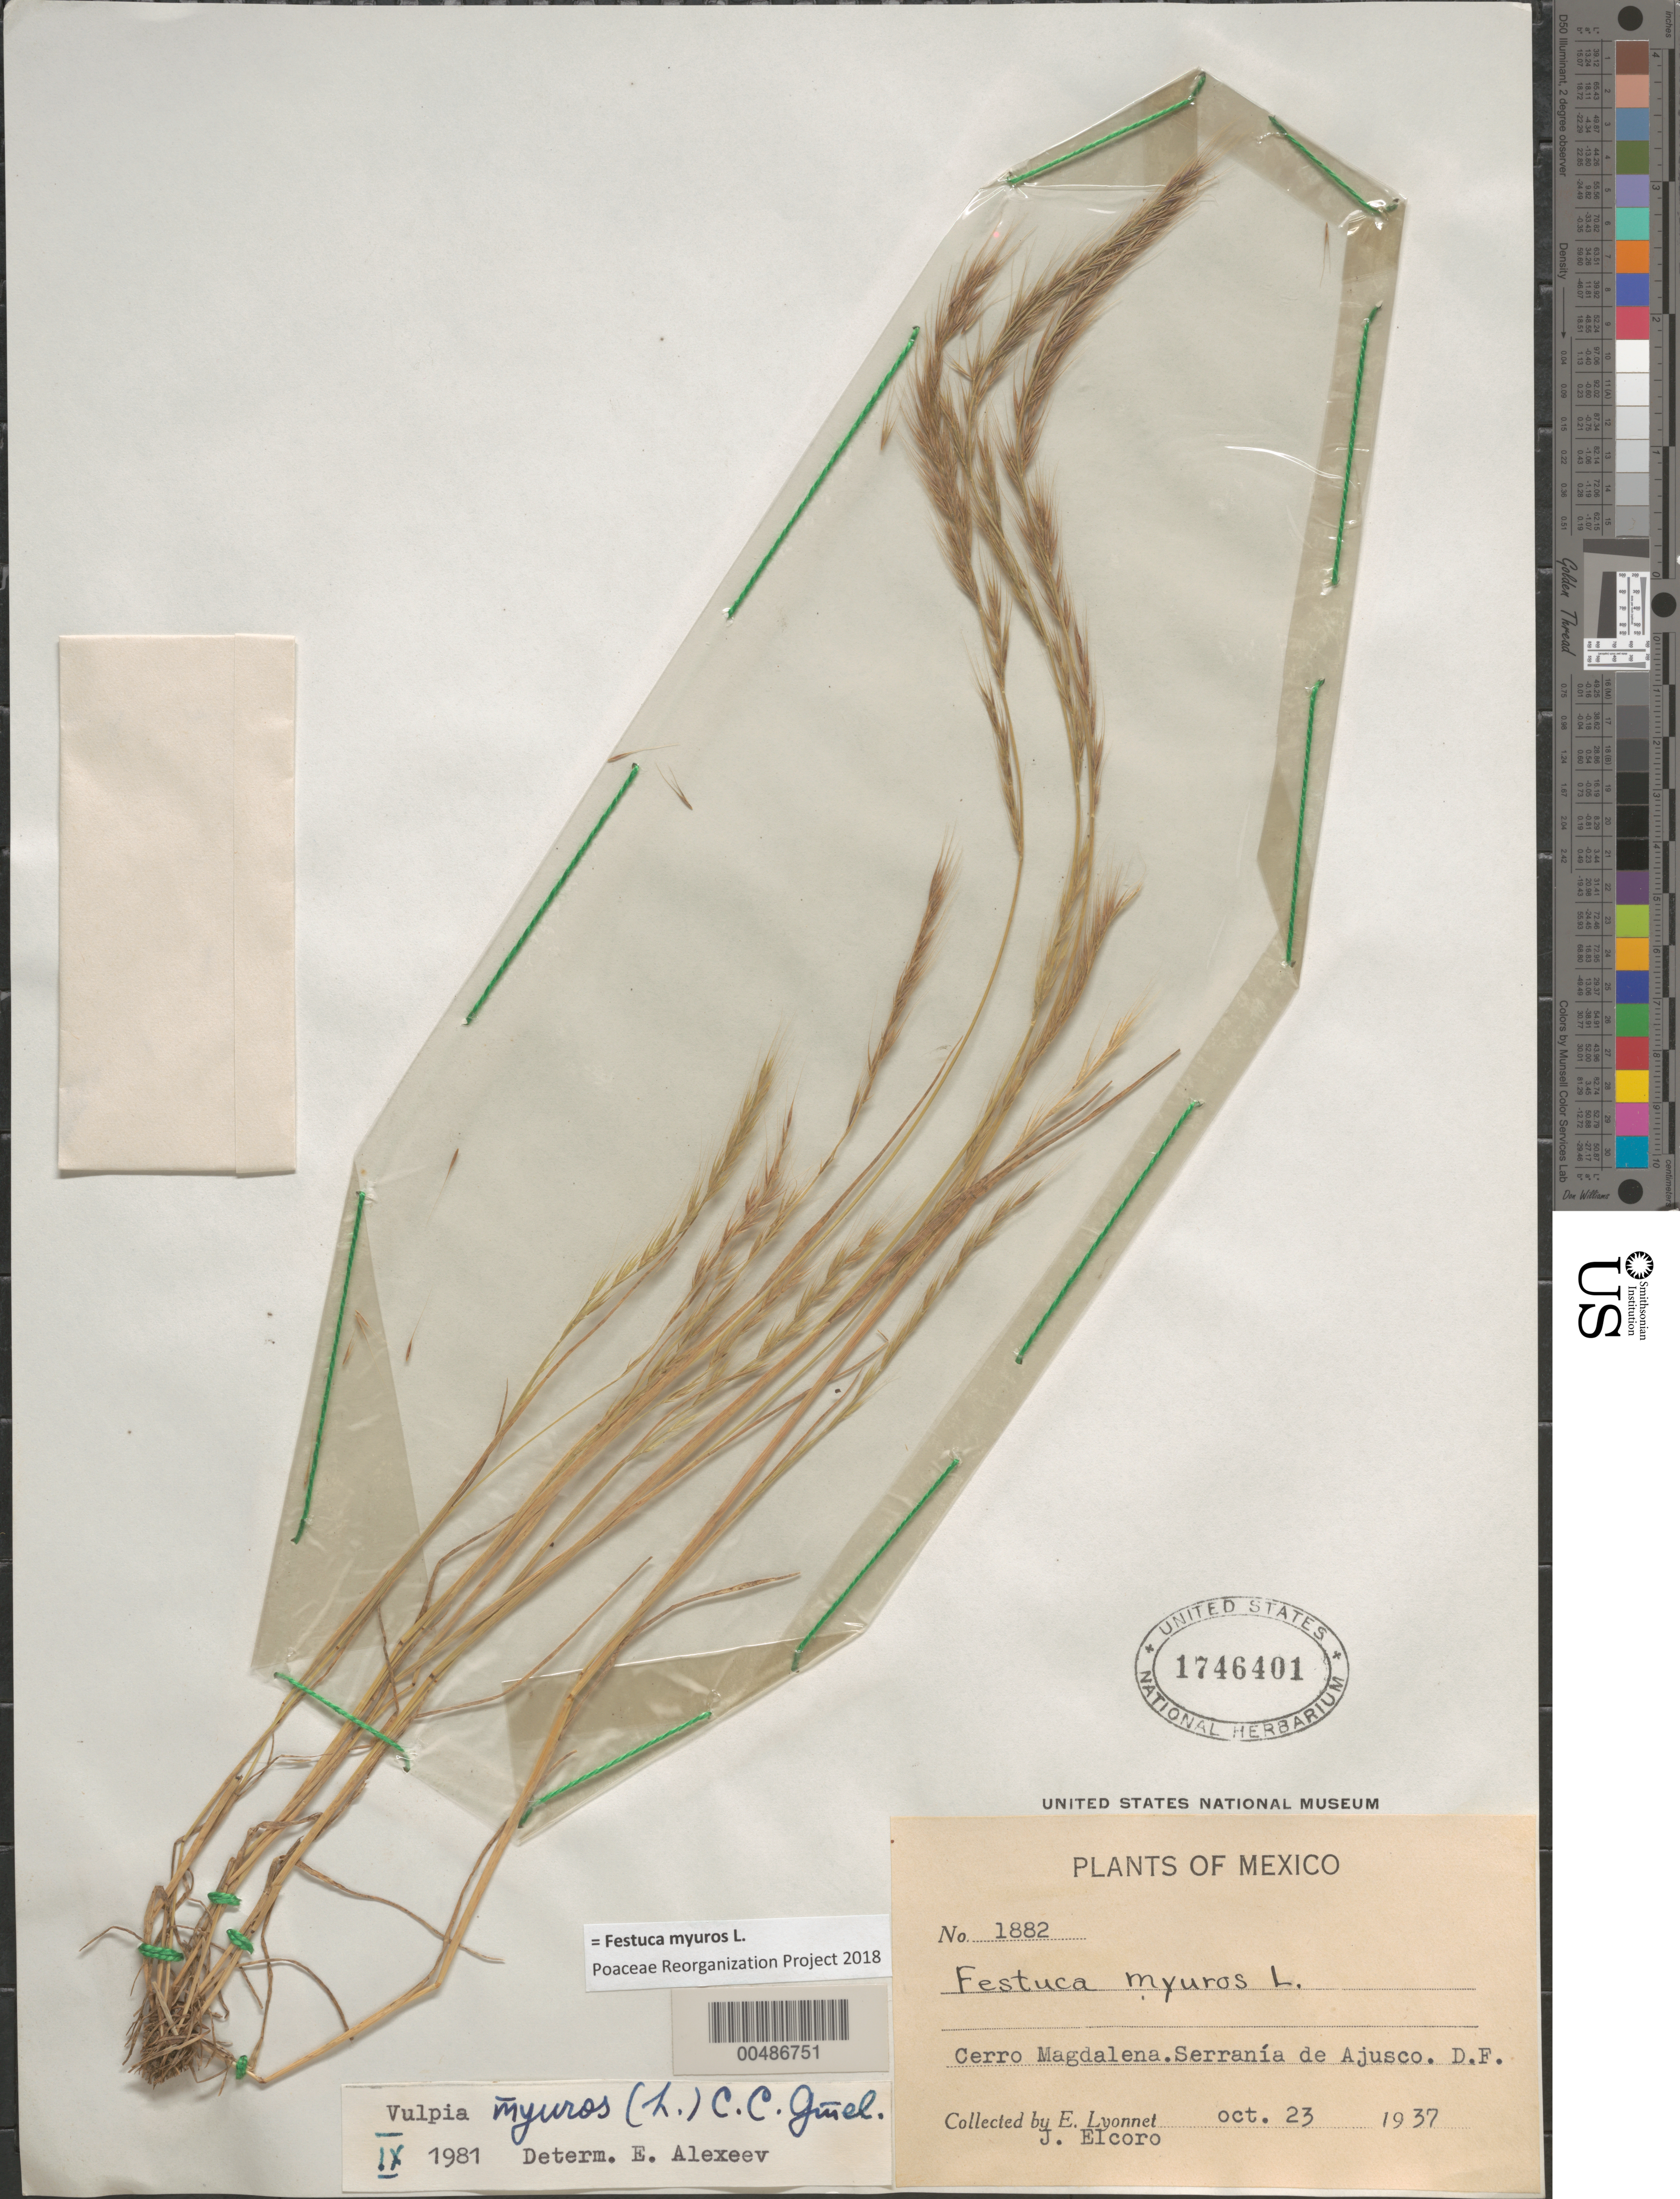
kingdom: Plantae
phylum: Tracheophyta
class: Liliopsida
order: Poales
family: Poaceae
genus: Festuca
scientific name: Festuca myuros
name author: L.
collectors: Bro. E. Lyonnet & J. Elcoro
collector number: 1882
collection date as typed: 23 Oct 1937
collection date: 1937-10-23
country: Mexico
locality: Cerro Magdalena, Serran¡a de Ajusco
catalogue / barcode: US 1746401